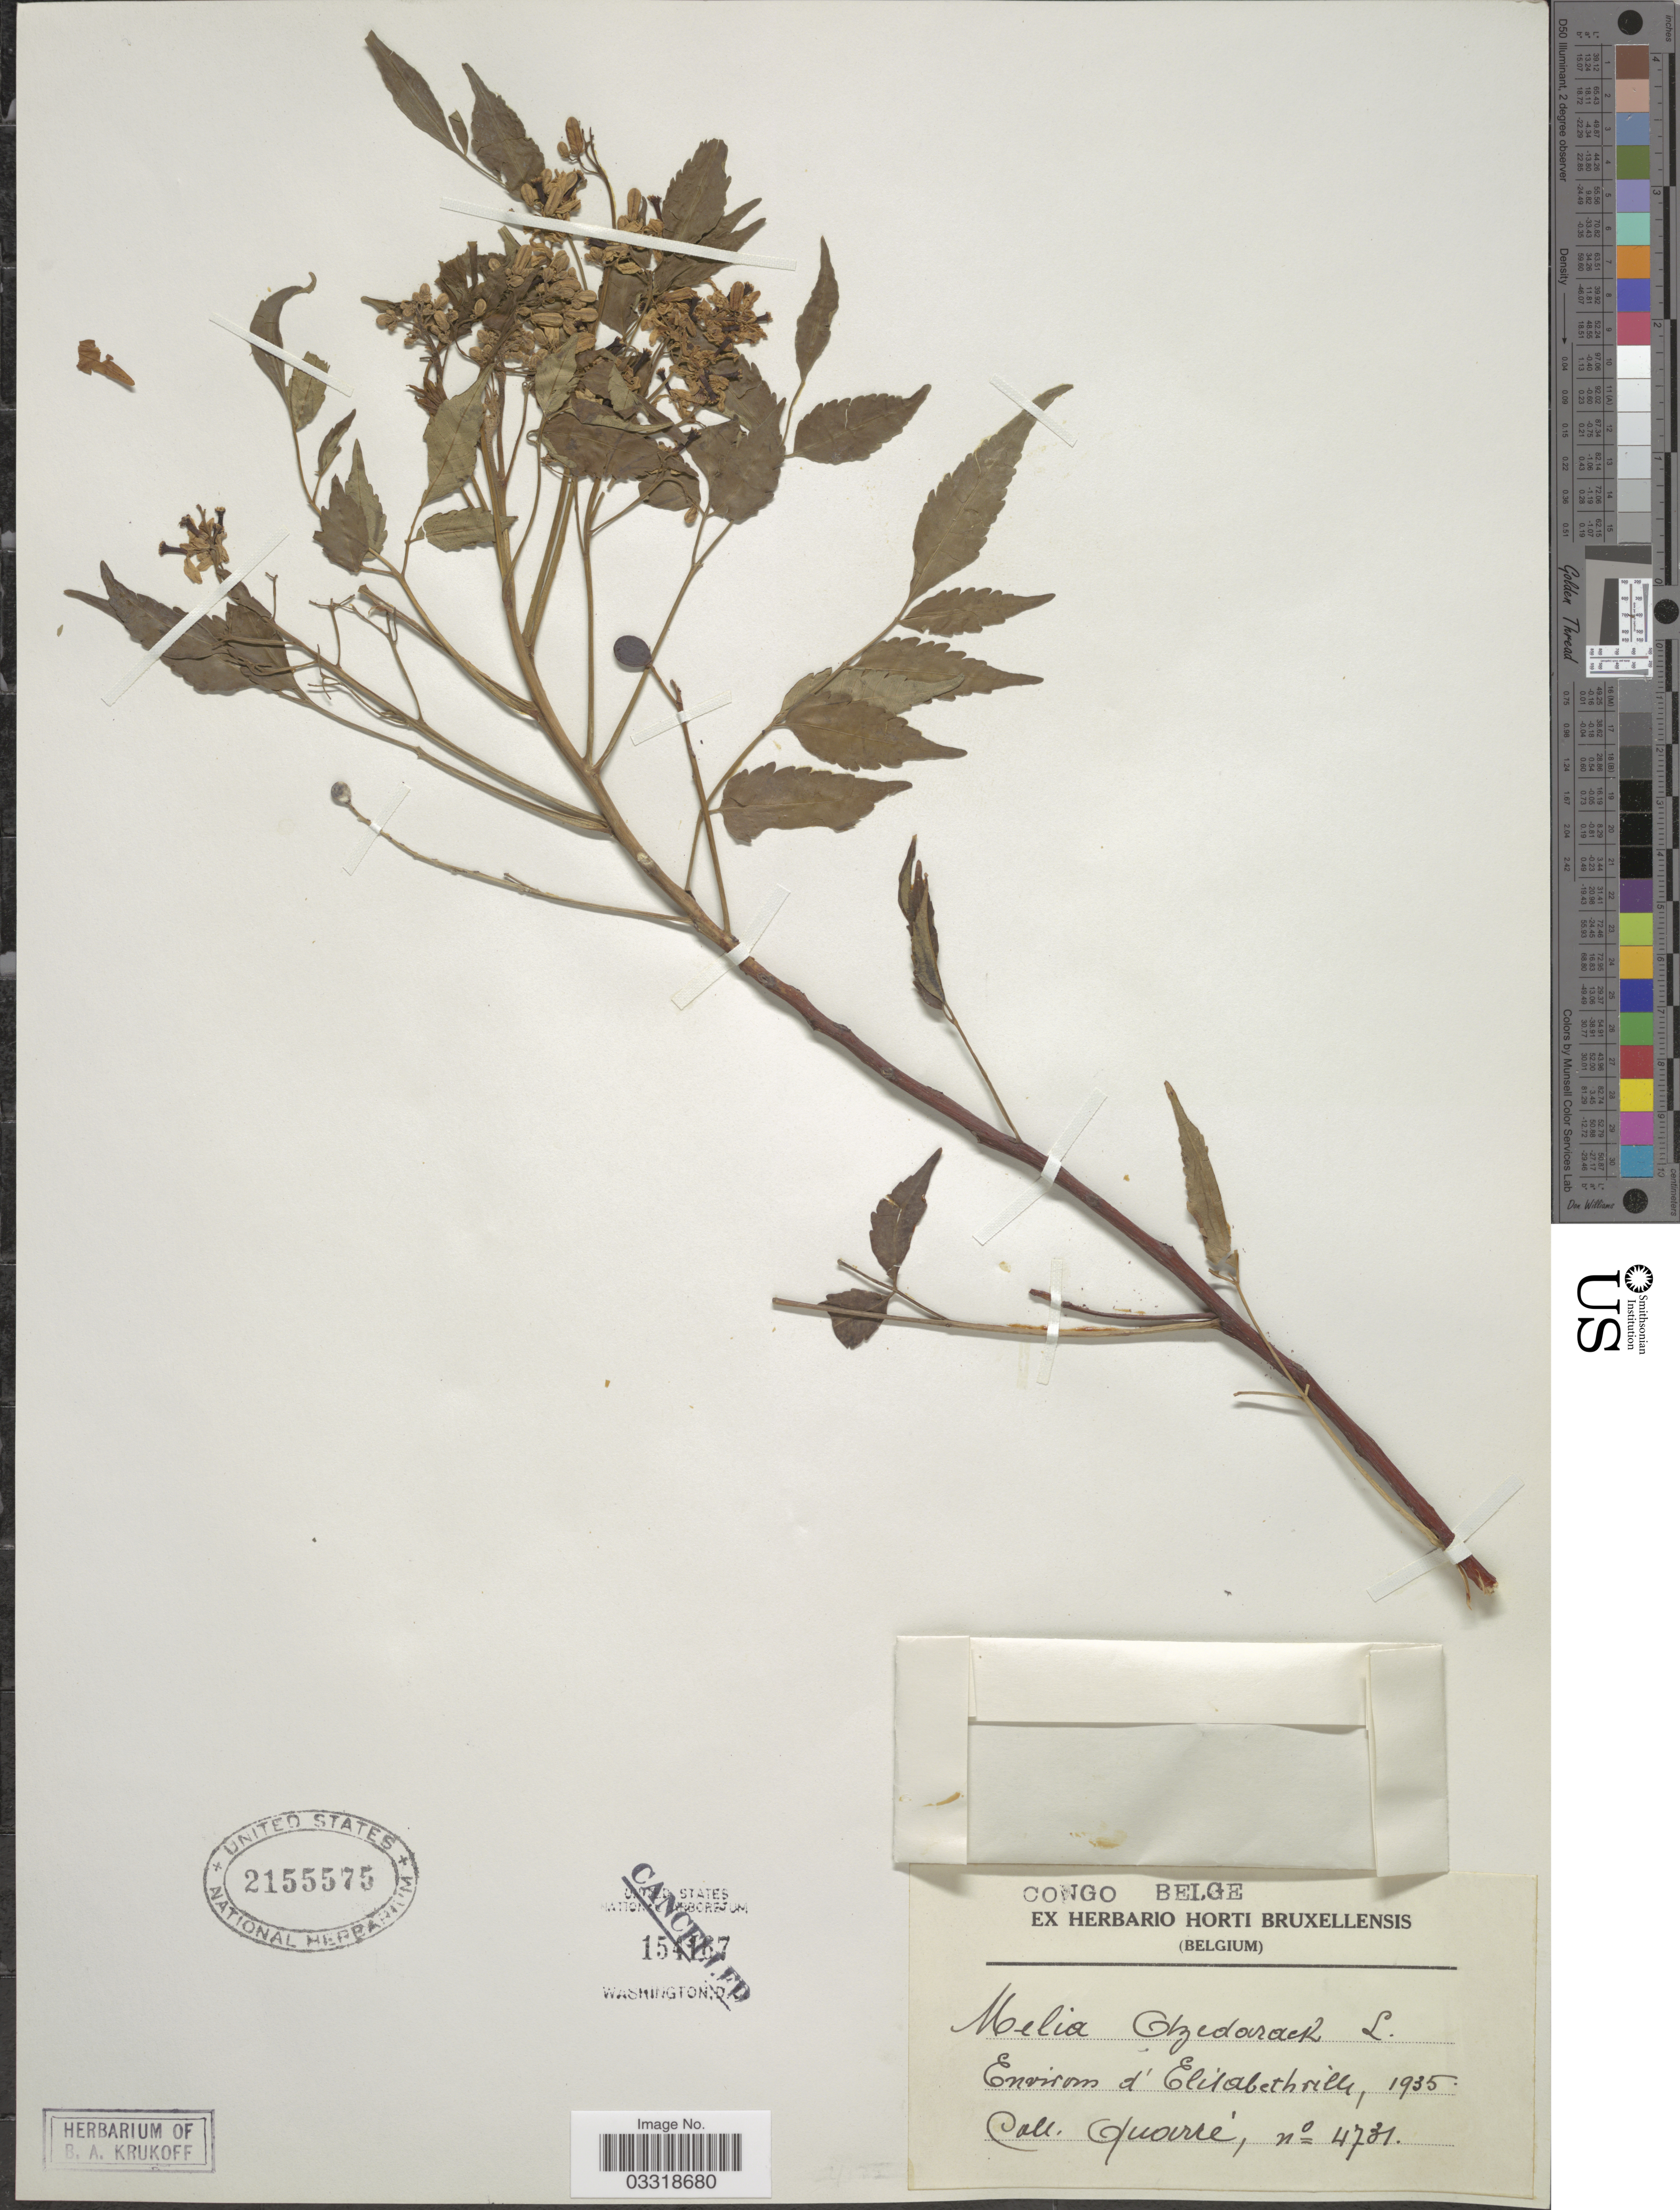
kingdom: Plantae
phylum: Tracheophyta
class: Magnoliopsida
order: Sapindales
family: Meliaceae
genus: Melia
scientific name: Melia azedarach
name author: L.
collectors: -. Quarre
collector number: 4731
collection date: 1935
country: Congo, Democratic Republic of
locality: Congo Belge. Environs d'Elisabethville.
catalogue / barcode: US 2155575